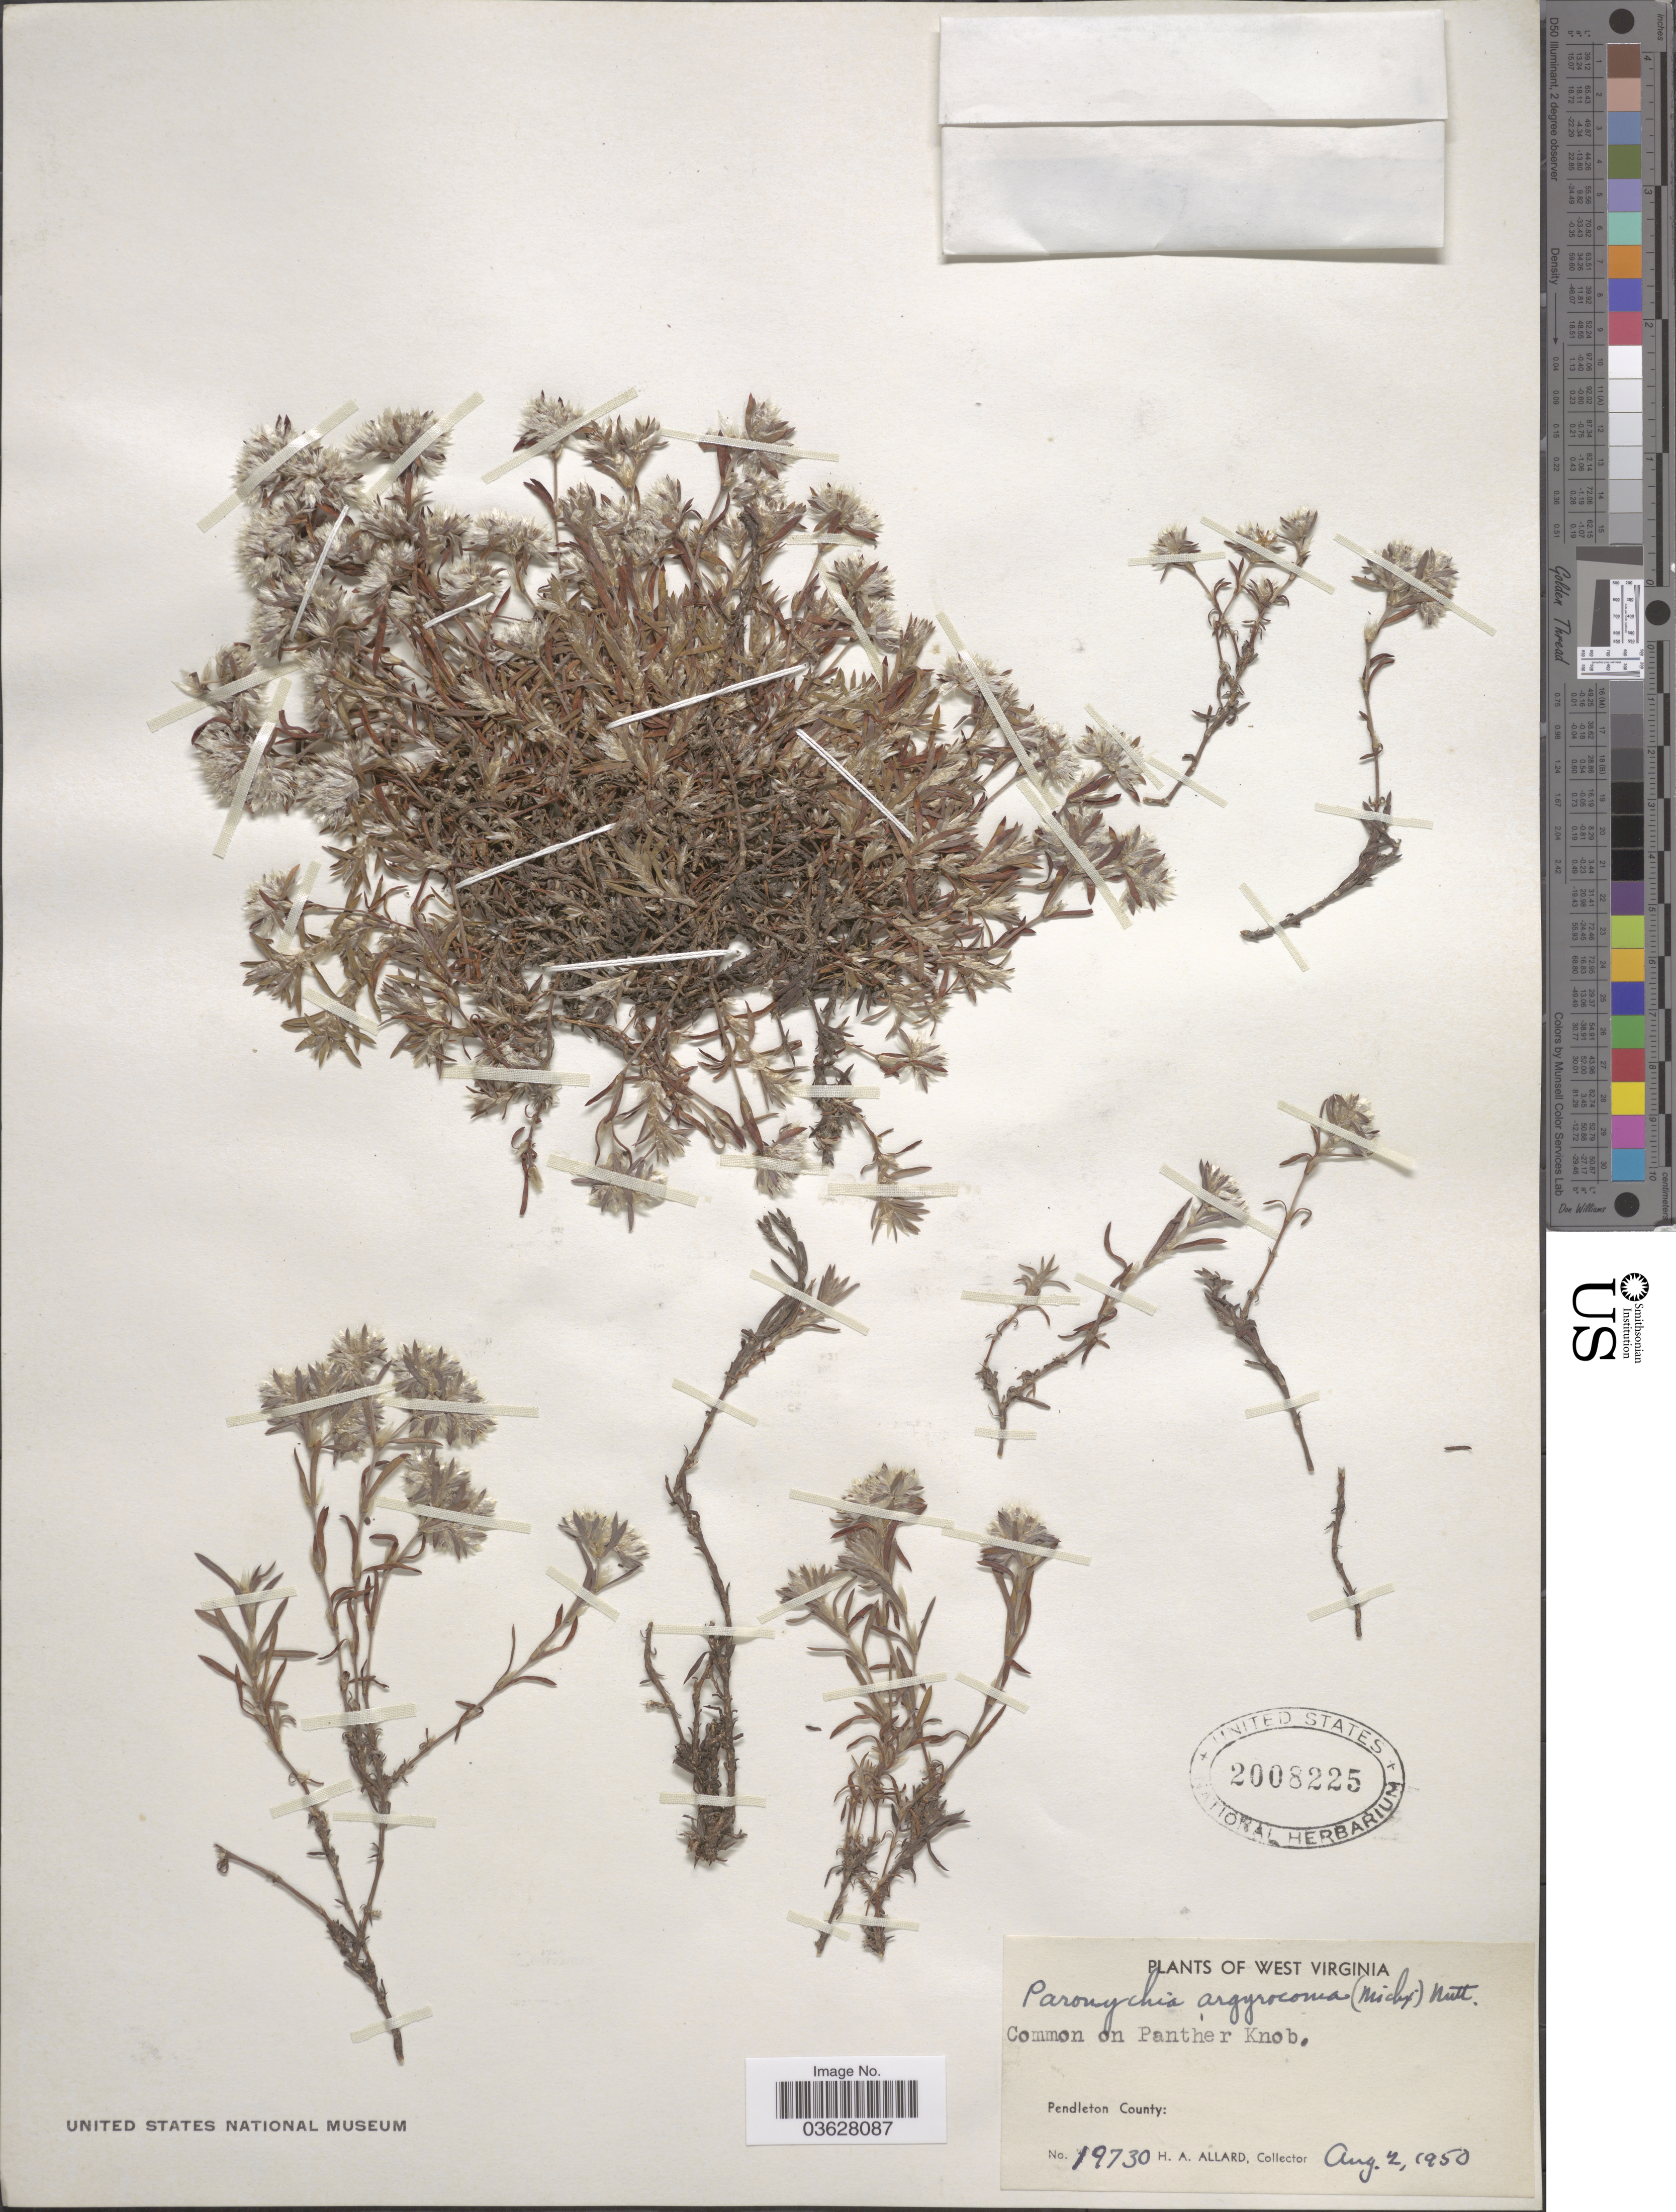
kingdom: Plantae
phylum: Tracheophyta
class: Magnoliopsida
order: Caryophyllales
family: Caryophyllaceae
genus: Paronychia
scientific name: Paronychia sp.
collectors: H. A. Allard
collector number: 19730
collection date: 1950-08-02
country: United States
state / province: West Virginia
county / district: Pendleton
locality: Panther Knob. Pendleton County.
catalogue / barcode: US 2008225